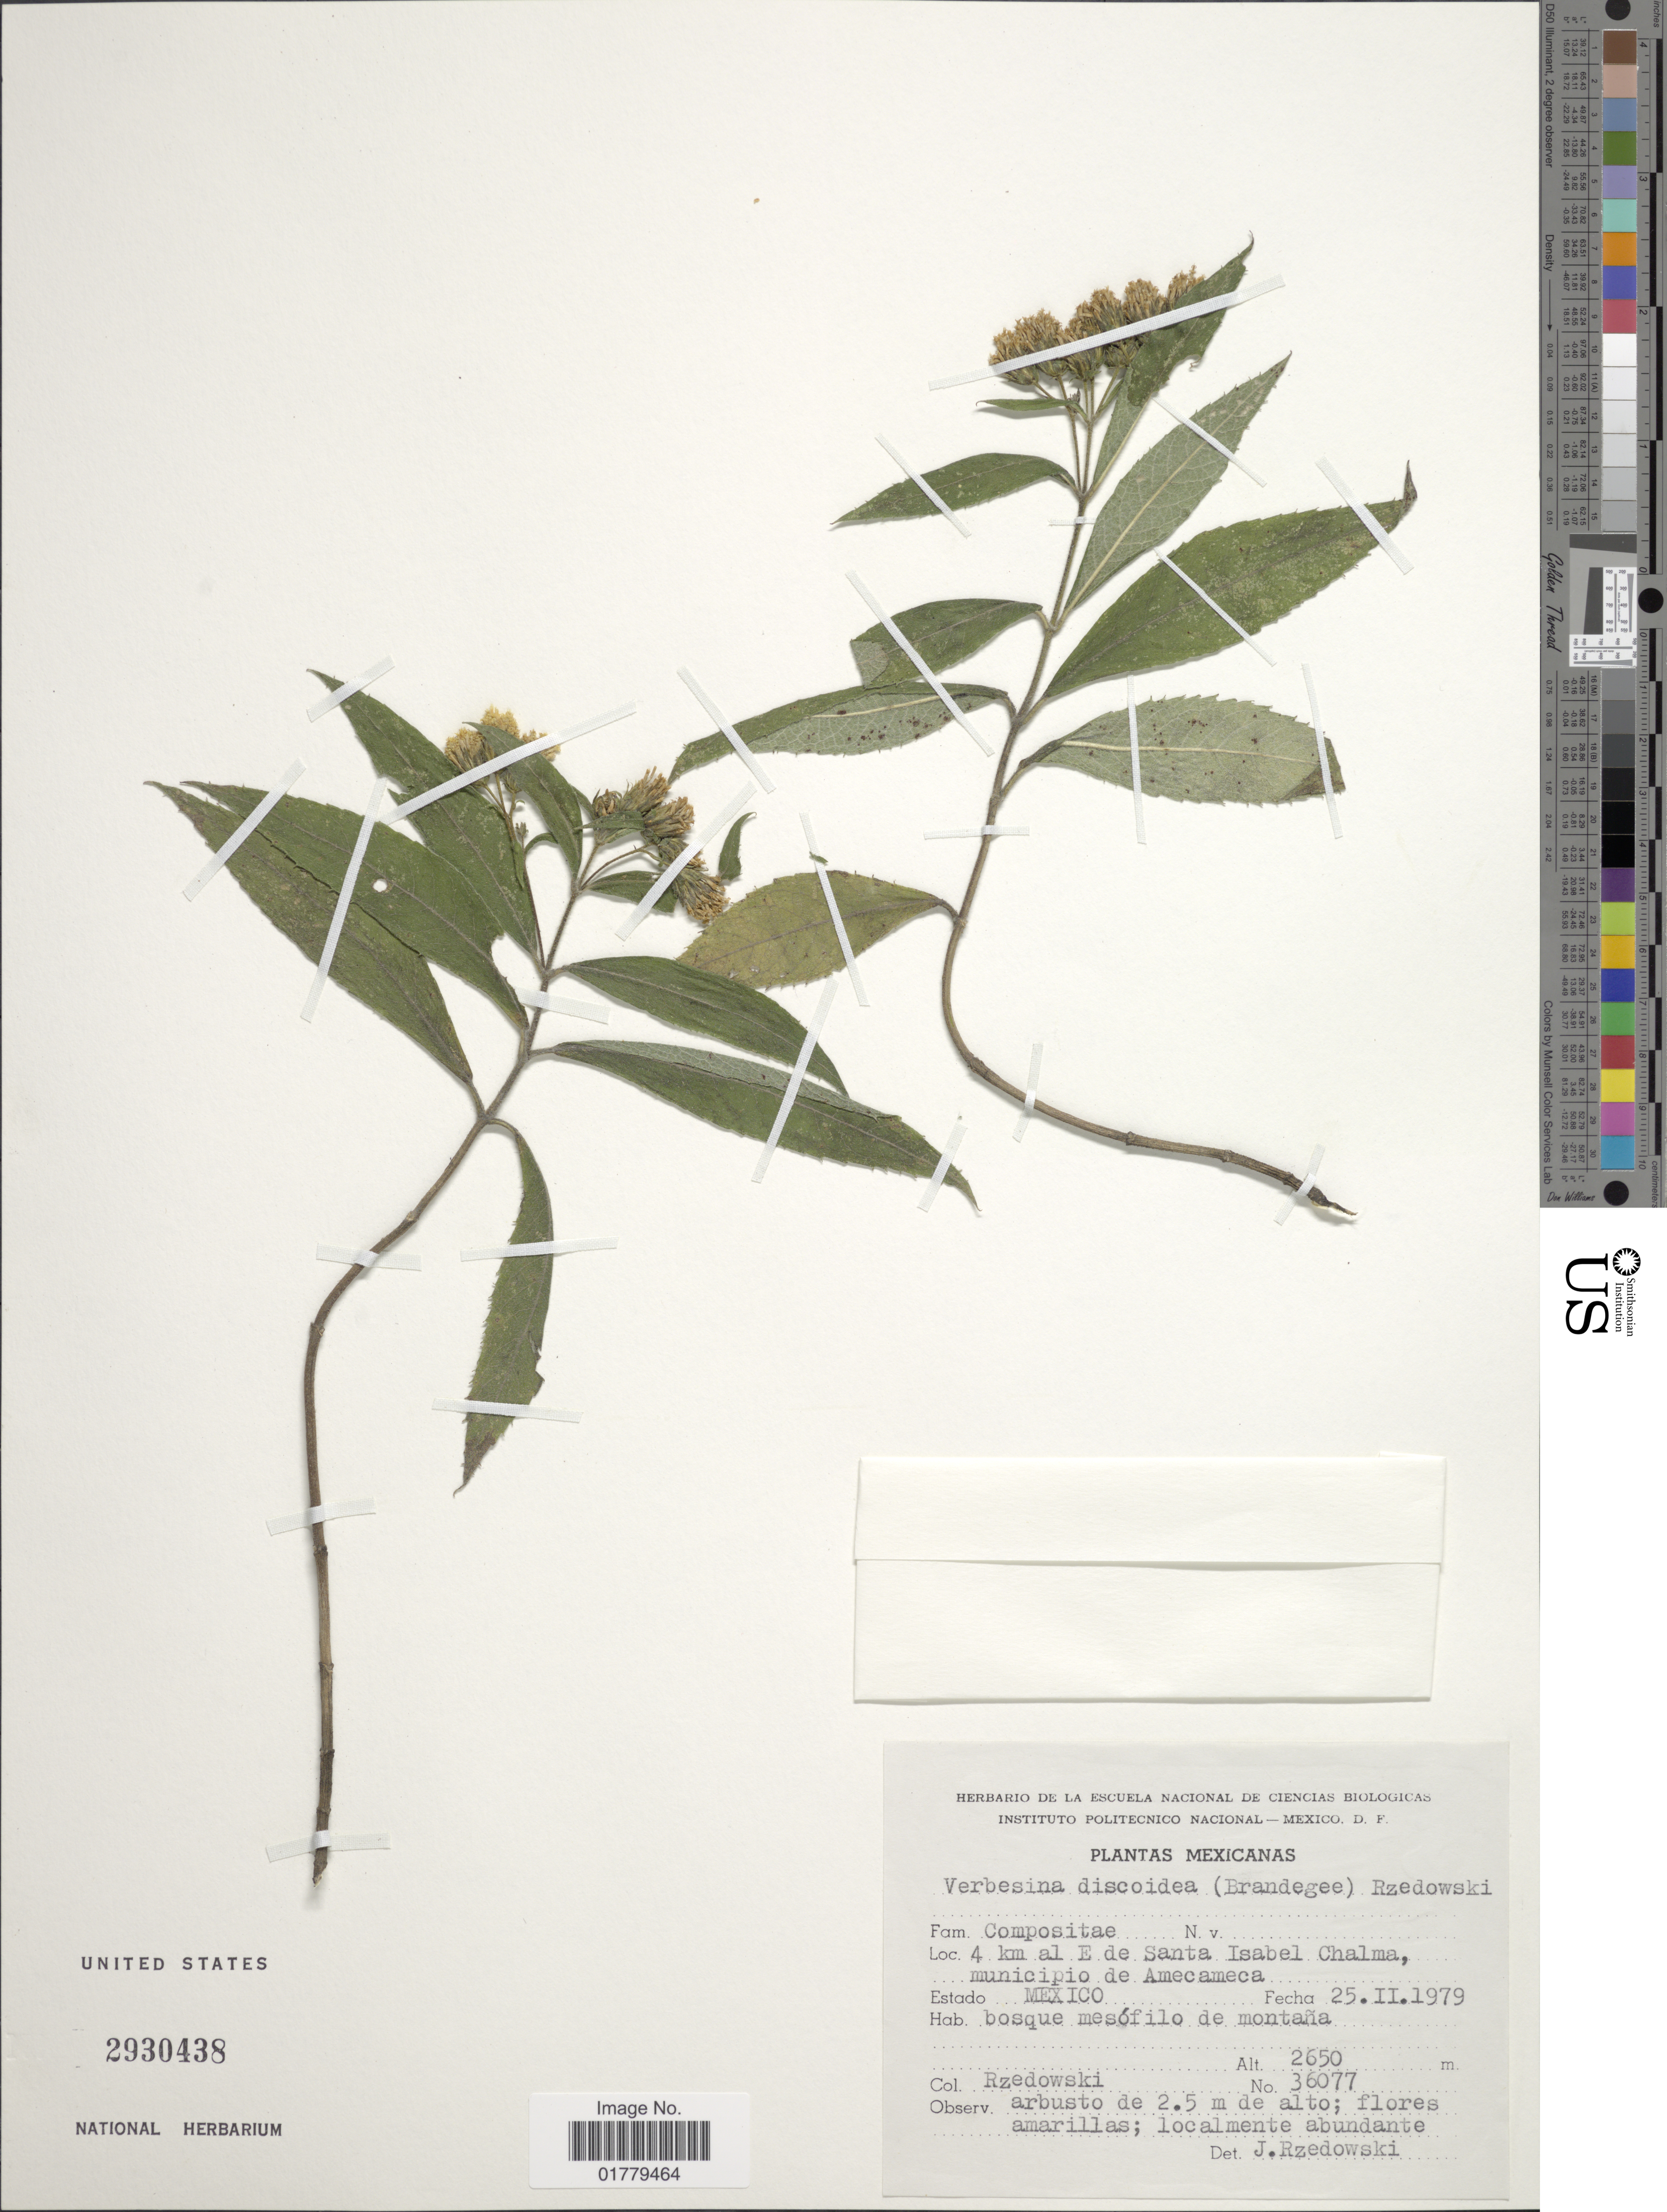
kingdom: Plantae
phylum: Tracheophyta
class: Magnoliopsida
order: Asterales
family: Asteraceae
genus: Verbesina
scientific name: Verbesina dentata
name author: Kunth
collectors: Rzedowski, --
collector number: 36077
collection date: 1979-02-25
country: Mexico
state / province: México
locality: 4 km al E de Santa Isabel Chalma, municipio de Amecameca. Estado Mexico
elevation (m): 2650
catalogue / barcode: US 2930438